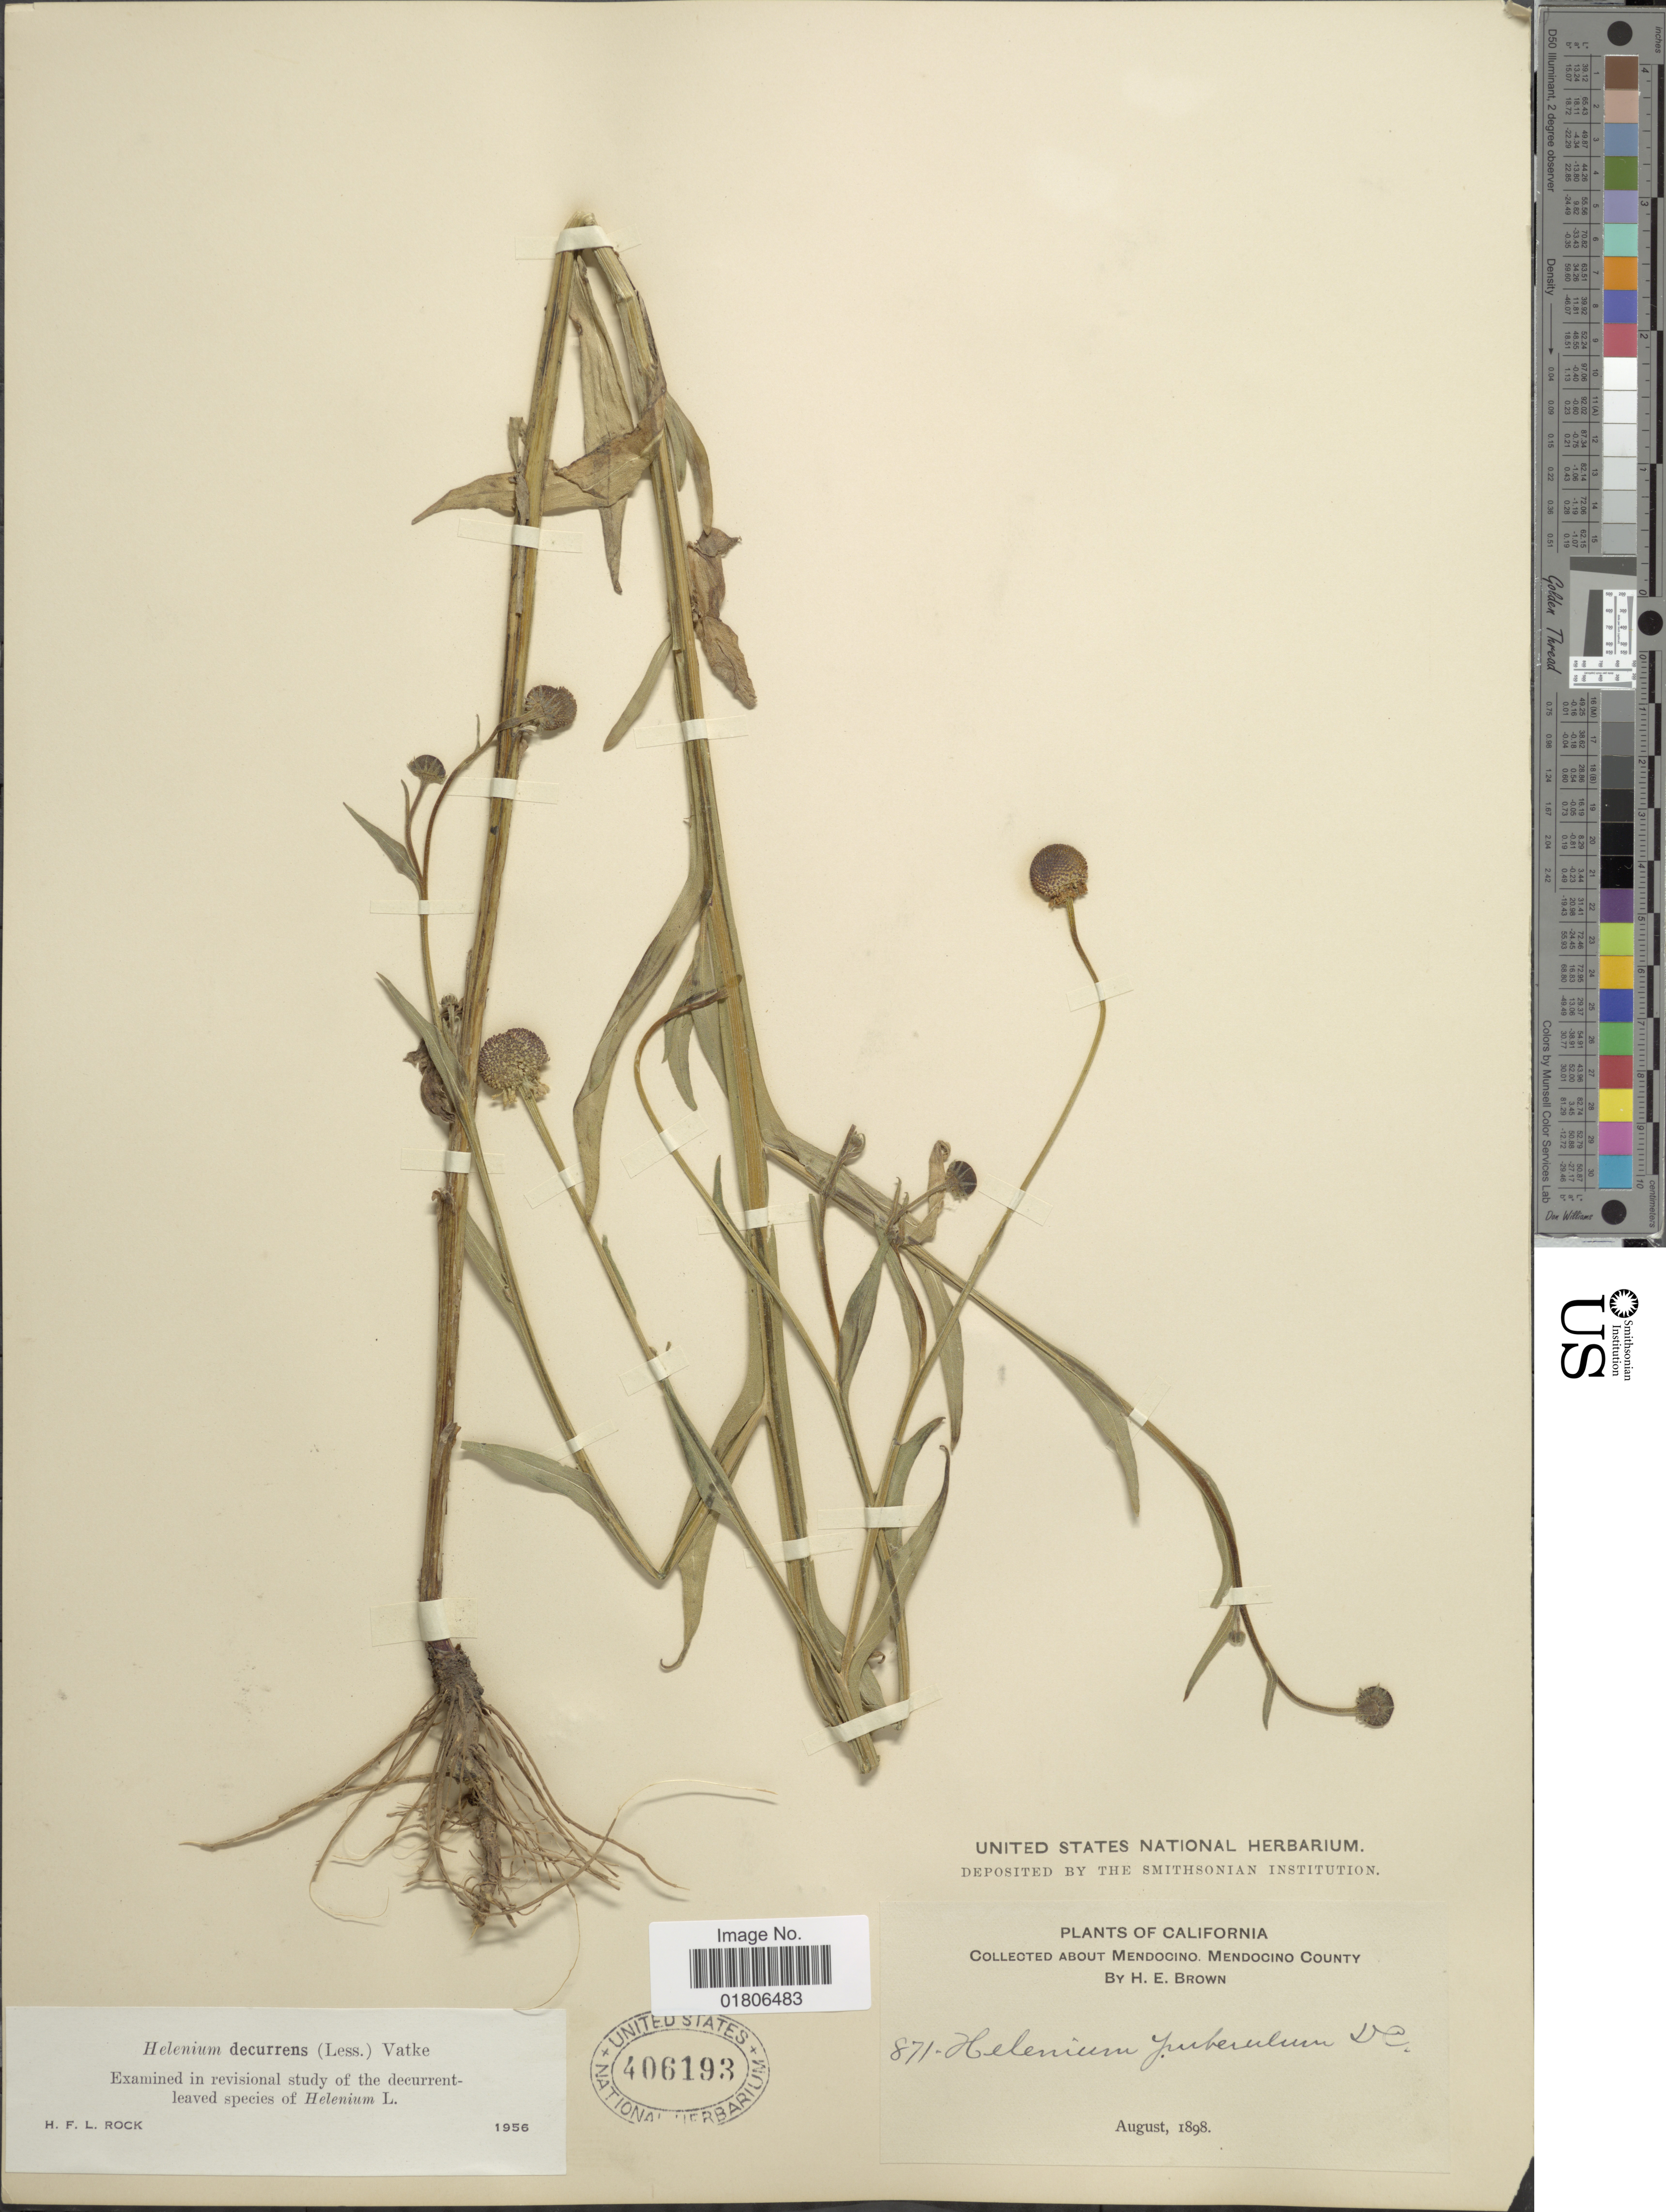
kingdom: Plantae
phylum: Tracheophyta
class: Magnoliopsida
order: Asterales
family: Asteraceae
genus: Helenium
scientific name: Helenium puberulum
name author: DC.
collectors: H. E. Brown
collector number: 871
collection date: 1898-08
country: United States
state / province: California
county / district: Mendocino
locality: About Mendocino, Mendocino Countty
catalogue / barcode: US 406193